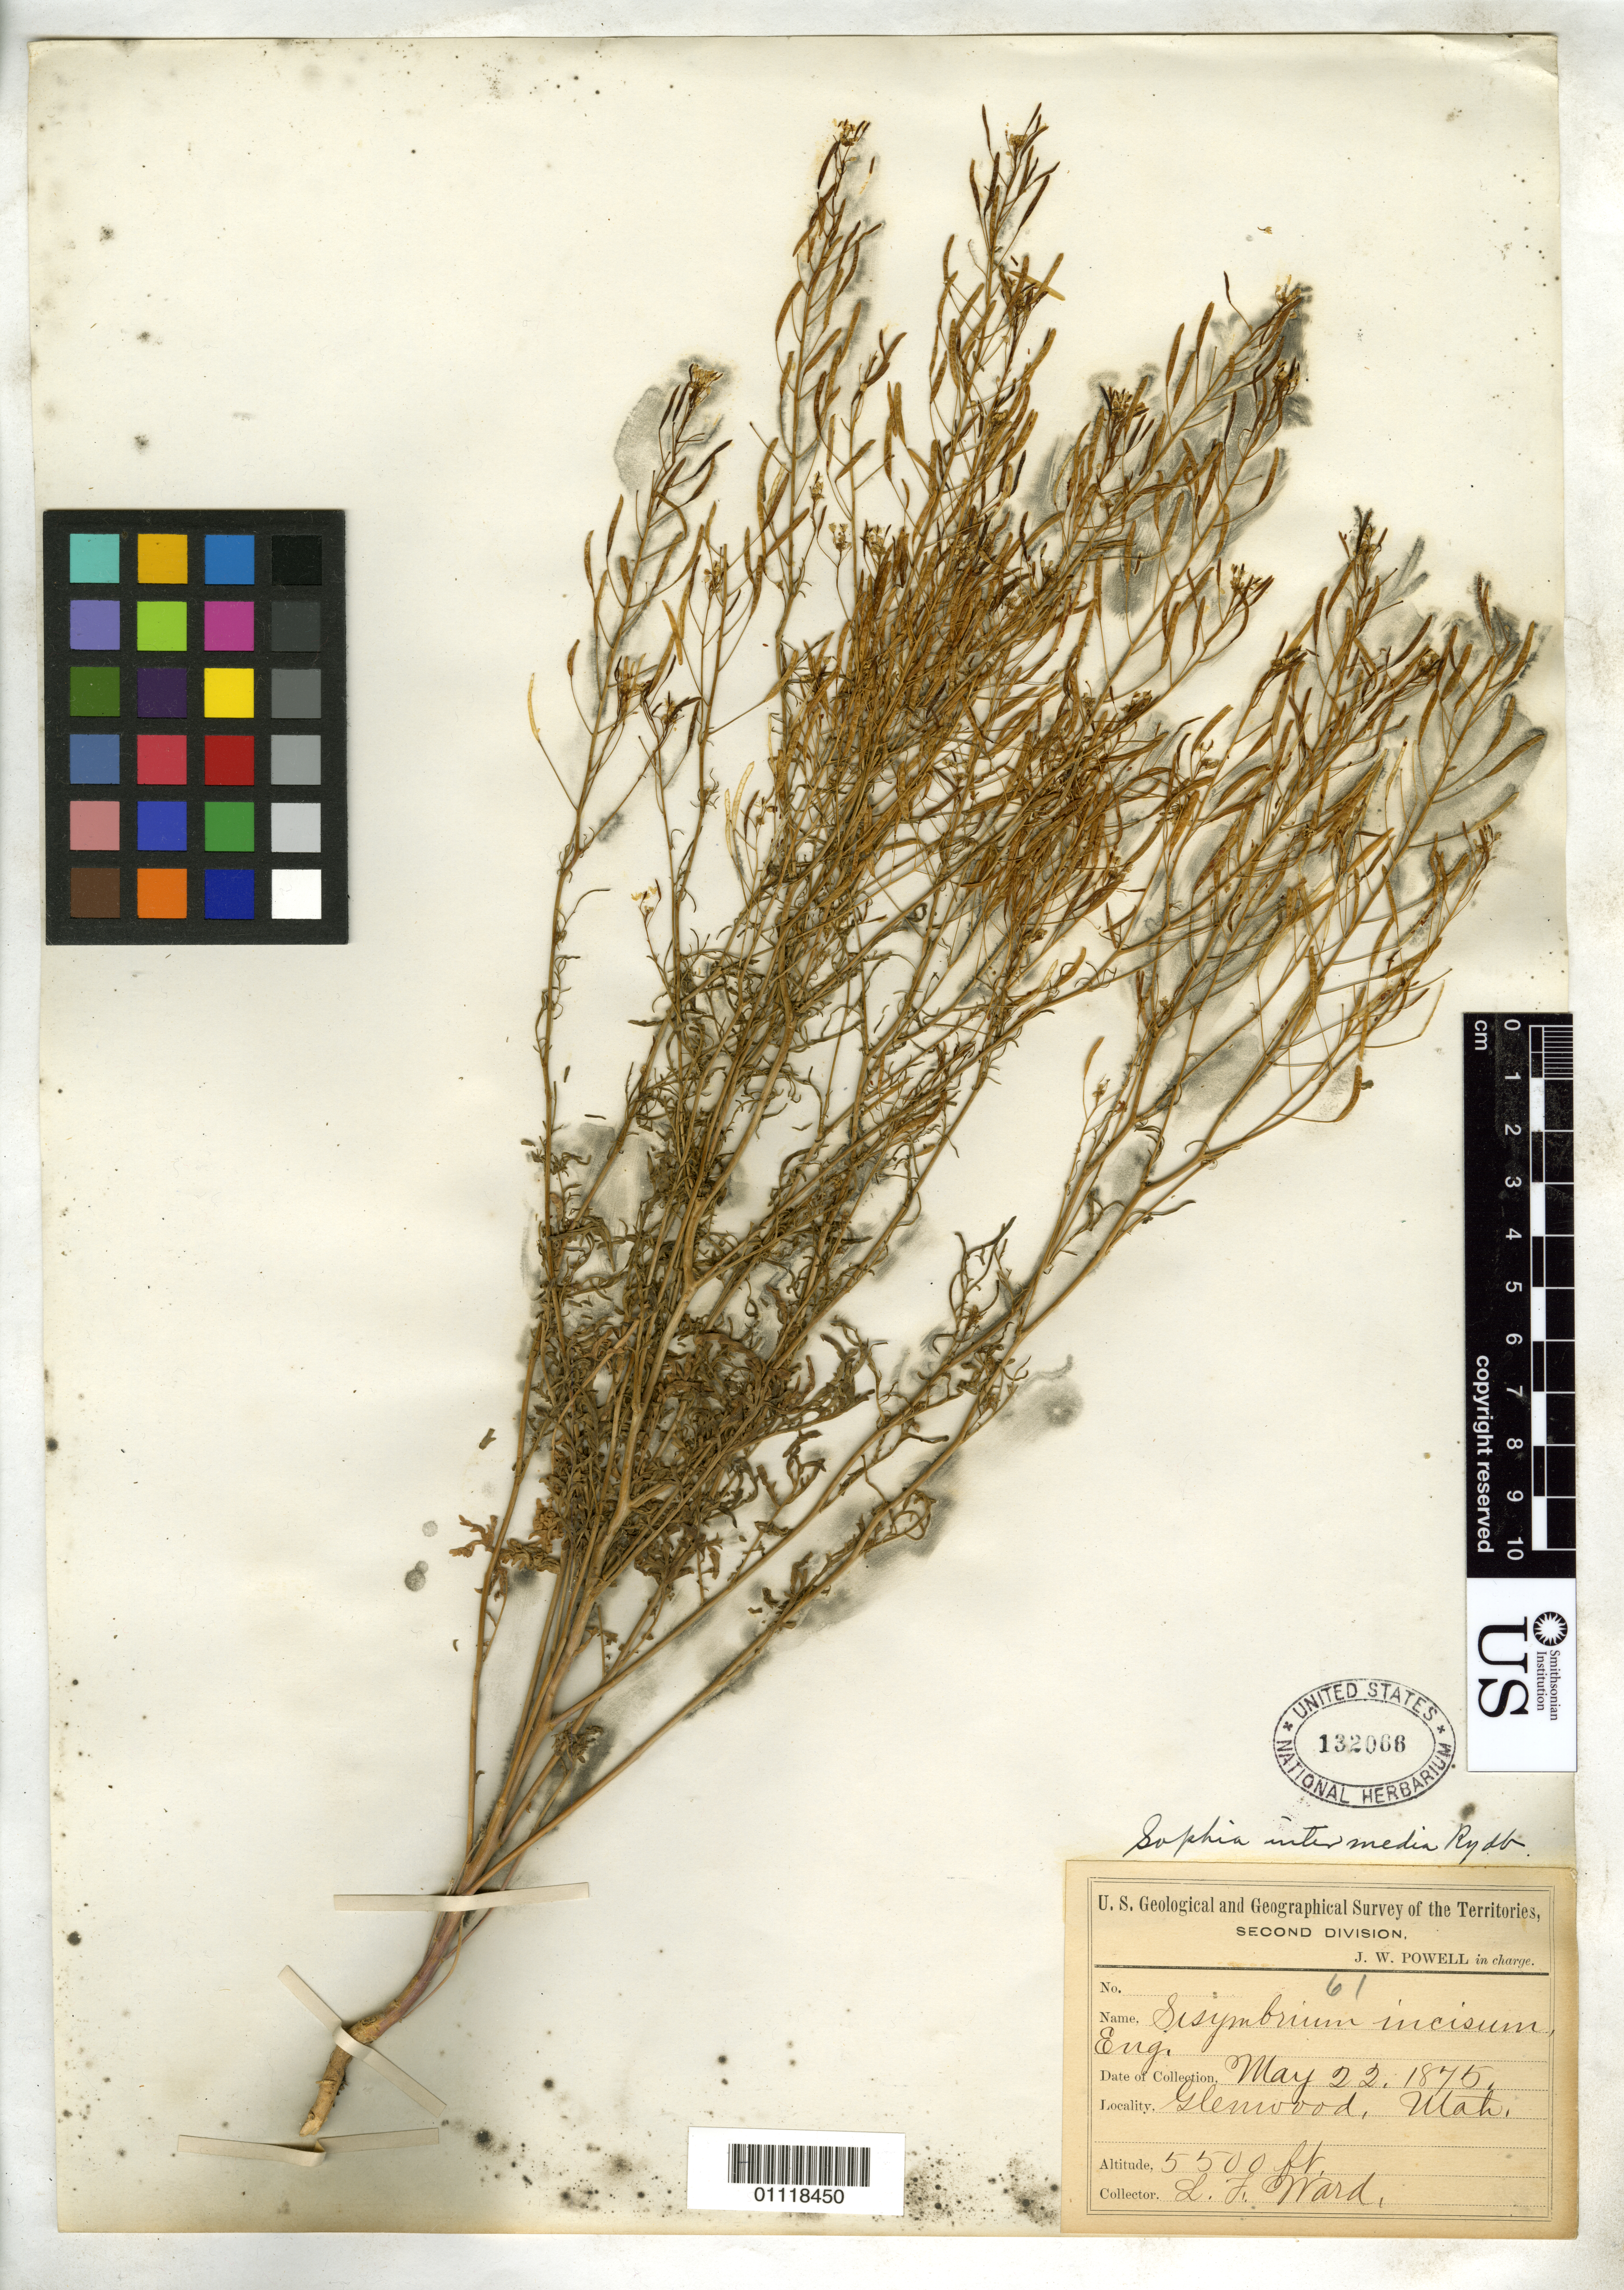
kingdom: Plantae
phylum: Tracheophyta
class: Magnoliopsida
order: Brassicales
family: Brassicaceae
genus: Descurainia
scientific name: Descurainia sp.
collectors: L. F. Ward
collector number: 61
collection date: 1875-05-22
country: United States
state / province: Utah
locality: Glenwood.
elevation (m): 1676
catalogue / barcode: US 132066